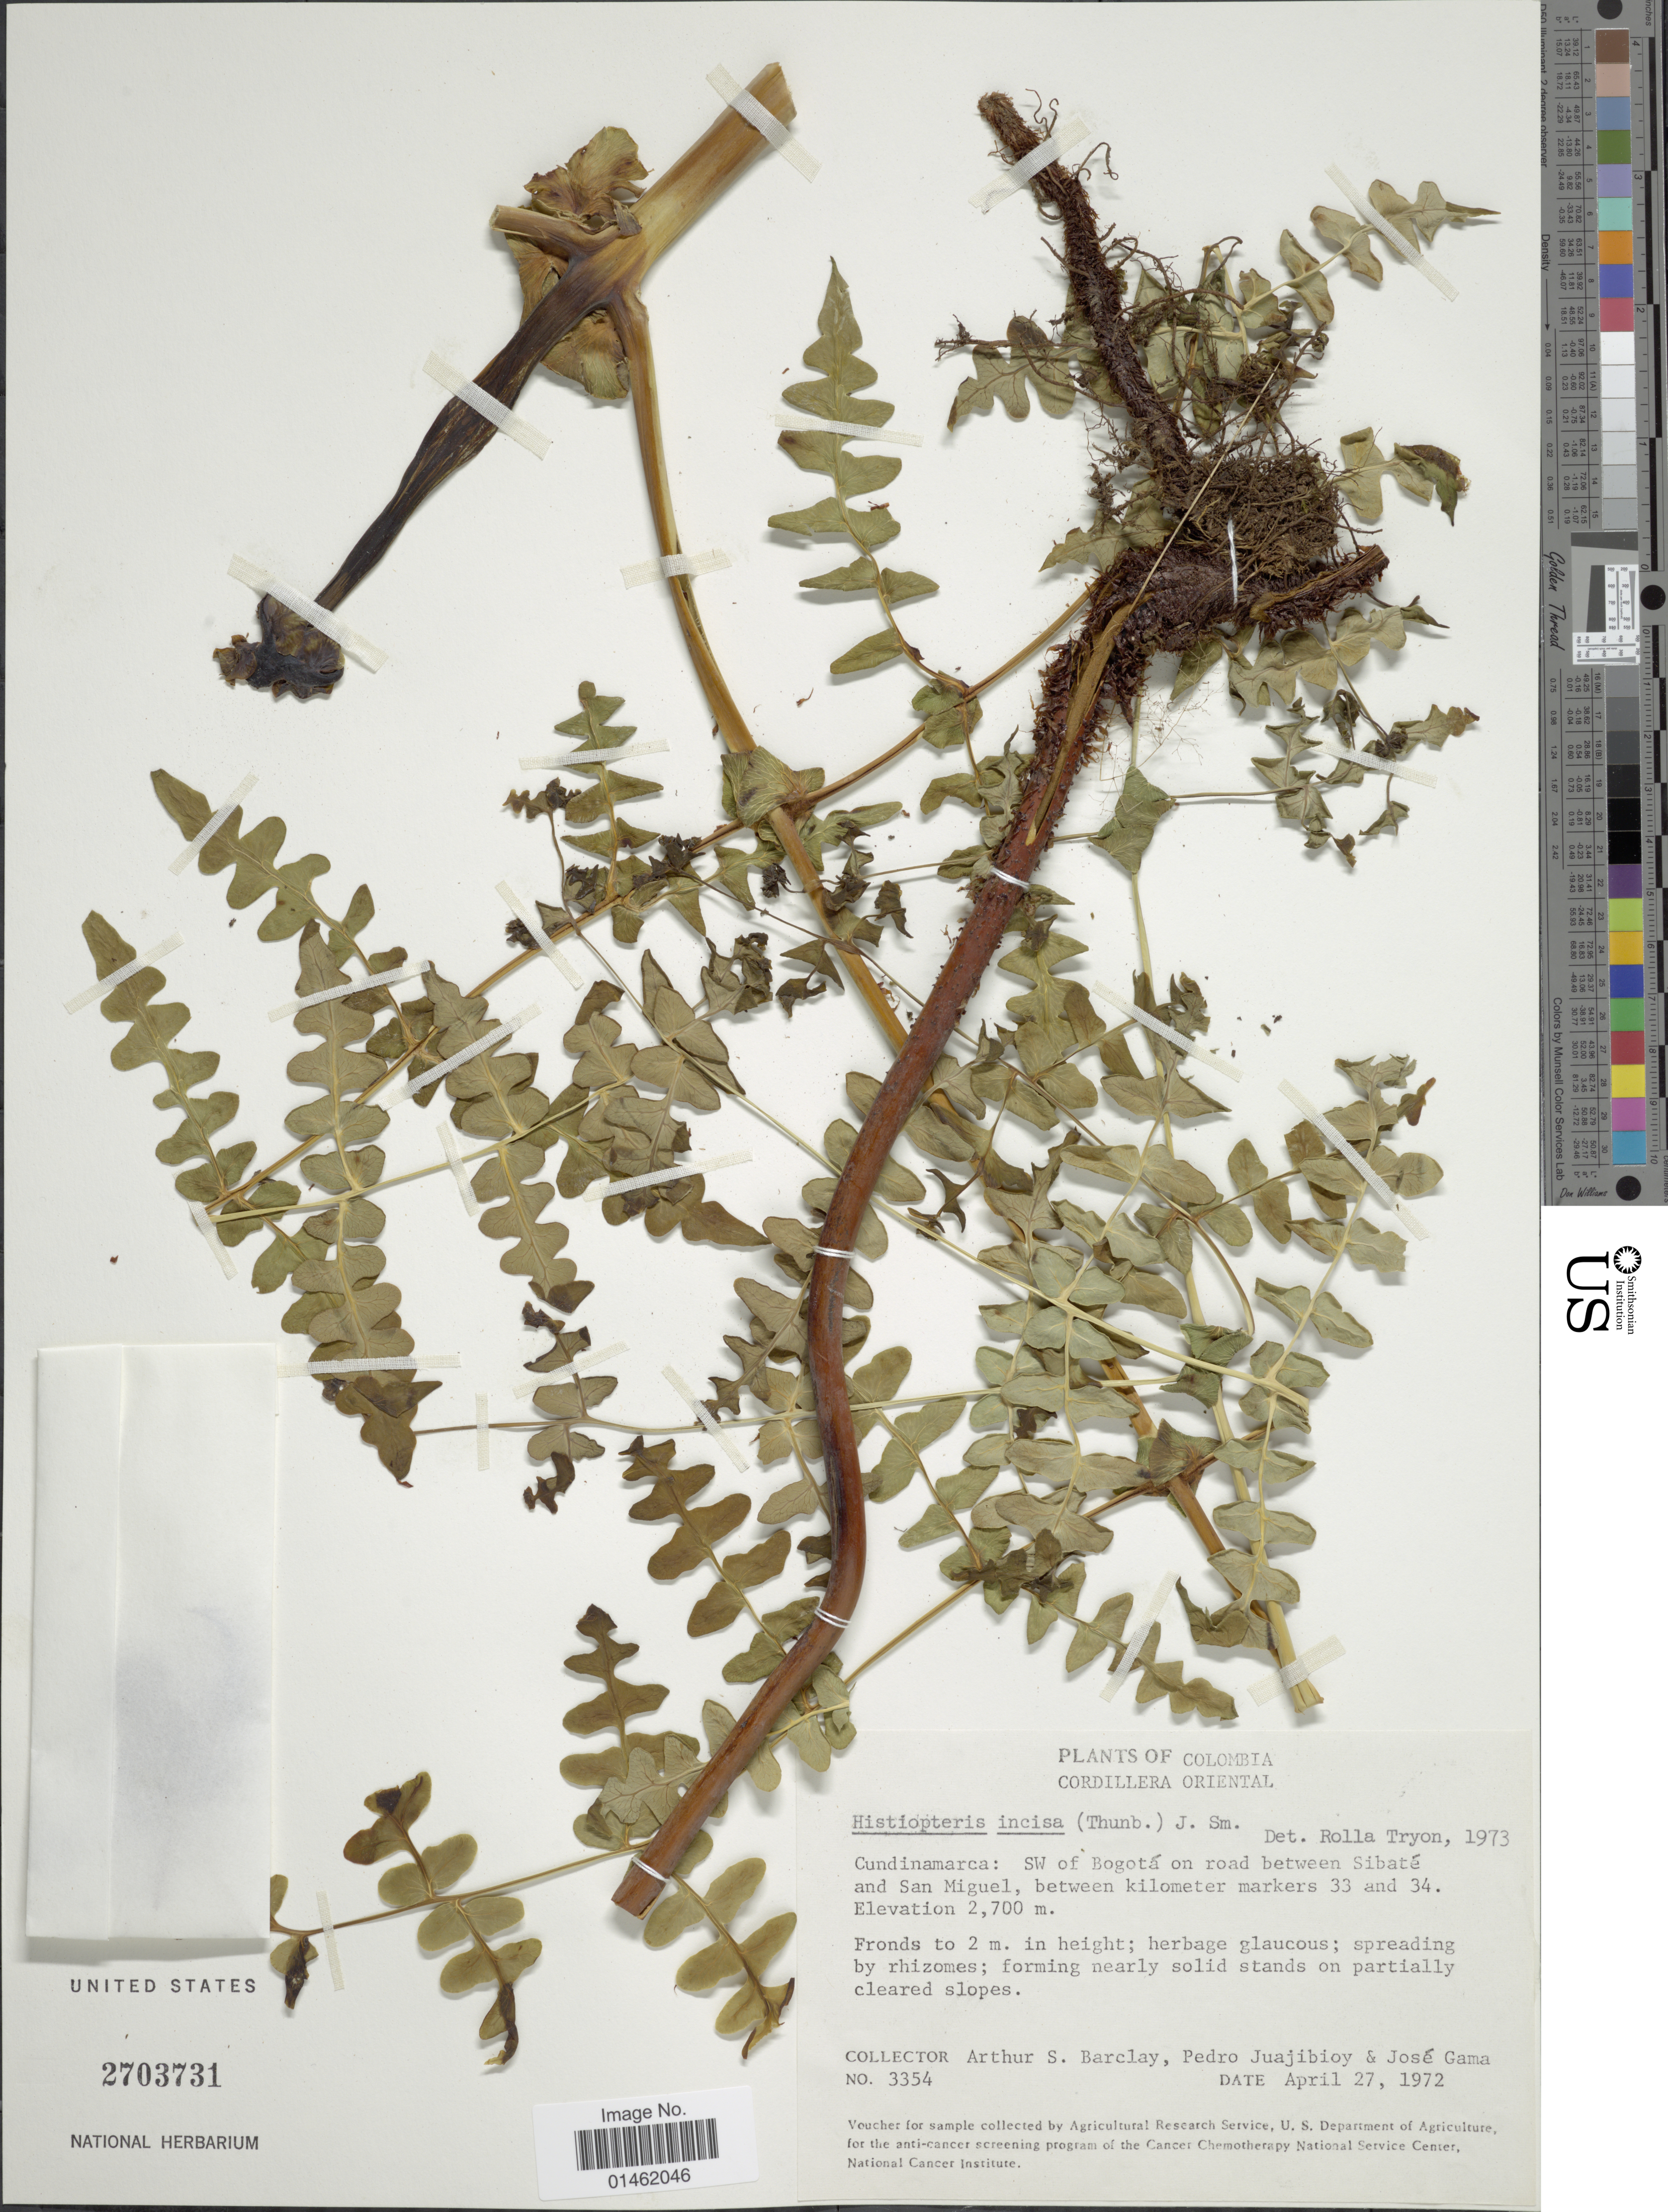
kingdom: Plantae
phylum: Tracheophyta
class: Polypodiopsida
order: Polypodiales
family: Dennstaedtiaceae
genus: Histiopteris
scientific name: Histiopteris incisa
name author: (Thunb.) J. Sm.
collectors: A. S. Barclay, P. Juajibioy & J. Agama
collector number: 3354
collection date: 1972-04-27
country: Colombia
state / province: Cundinamarca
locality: Cordillera oriental, Cundinamarca: SW of Bogotá on road between Sibaté and San Miguel, between kilometer markers 33 and 34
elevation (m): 2700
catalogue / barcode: US 2703731